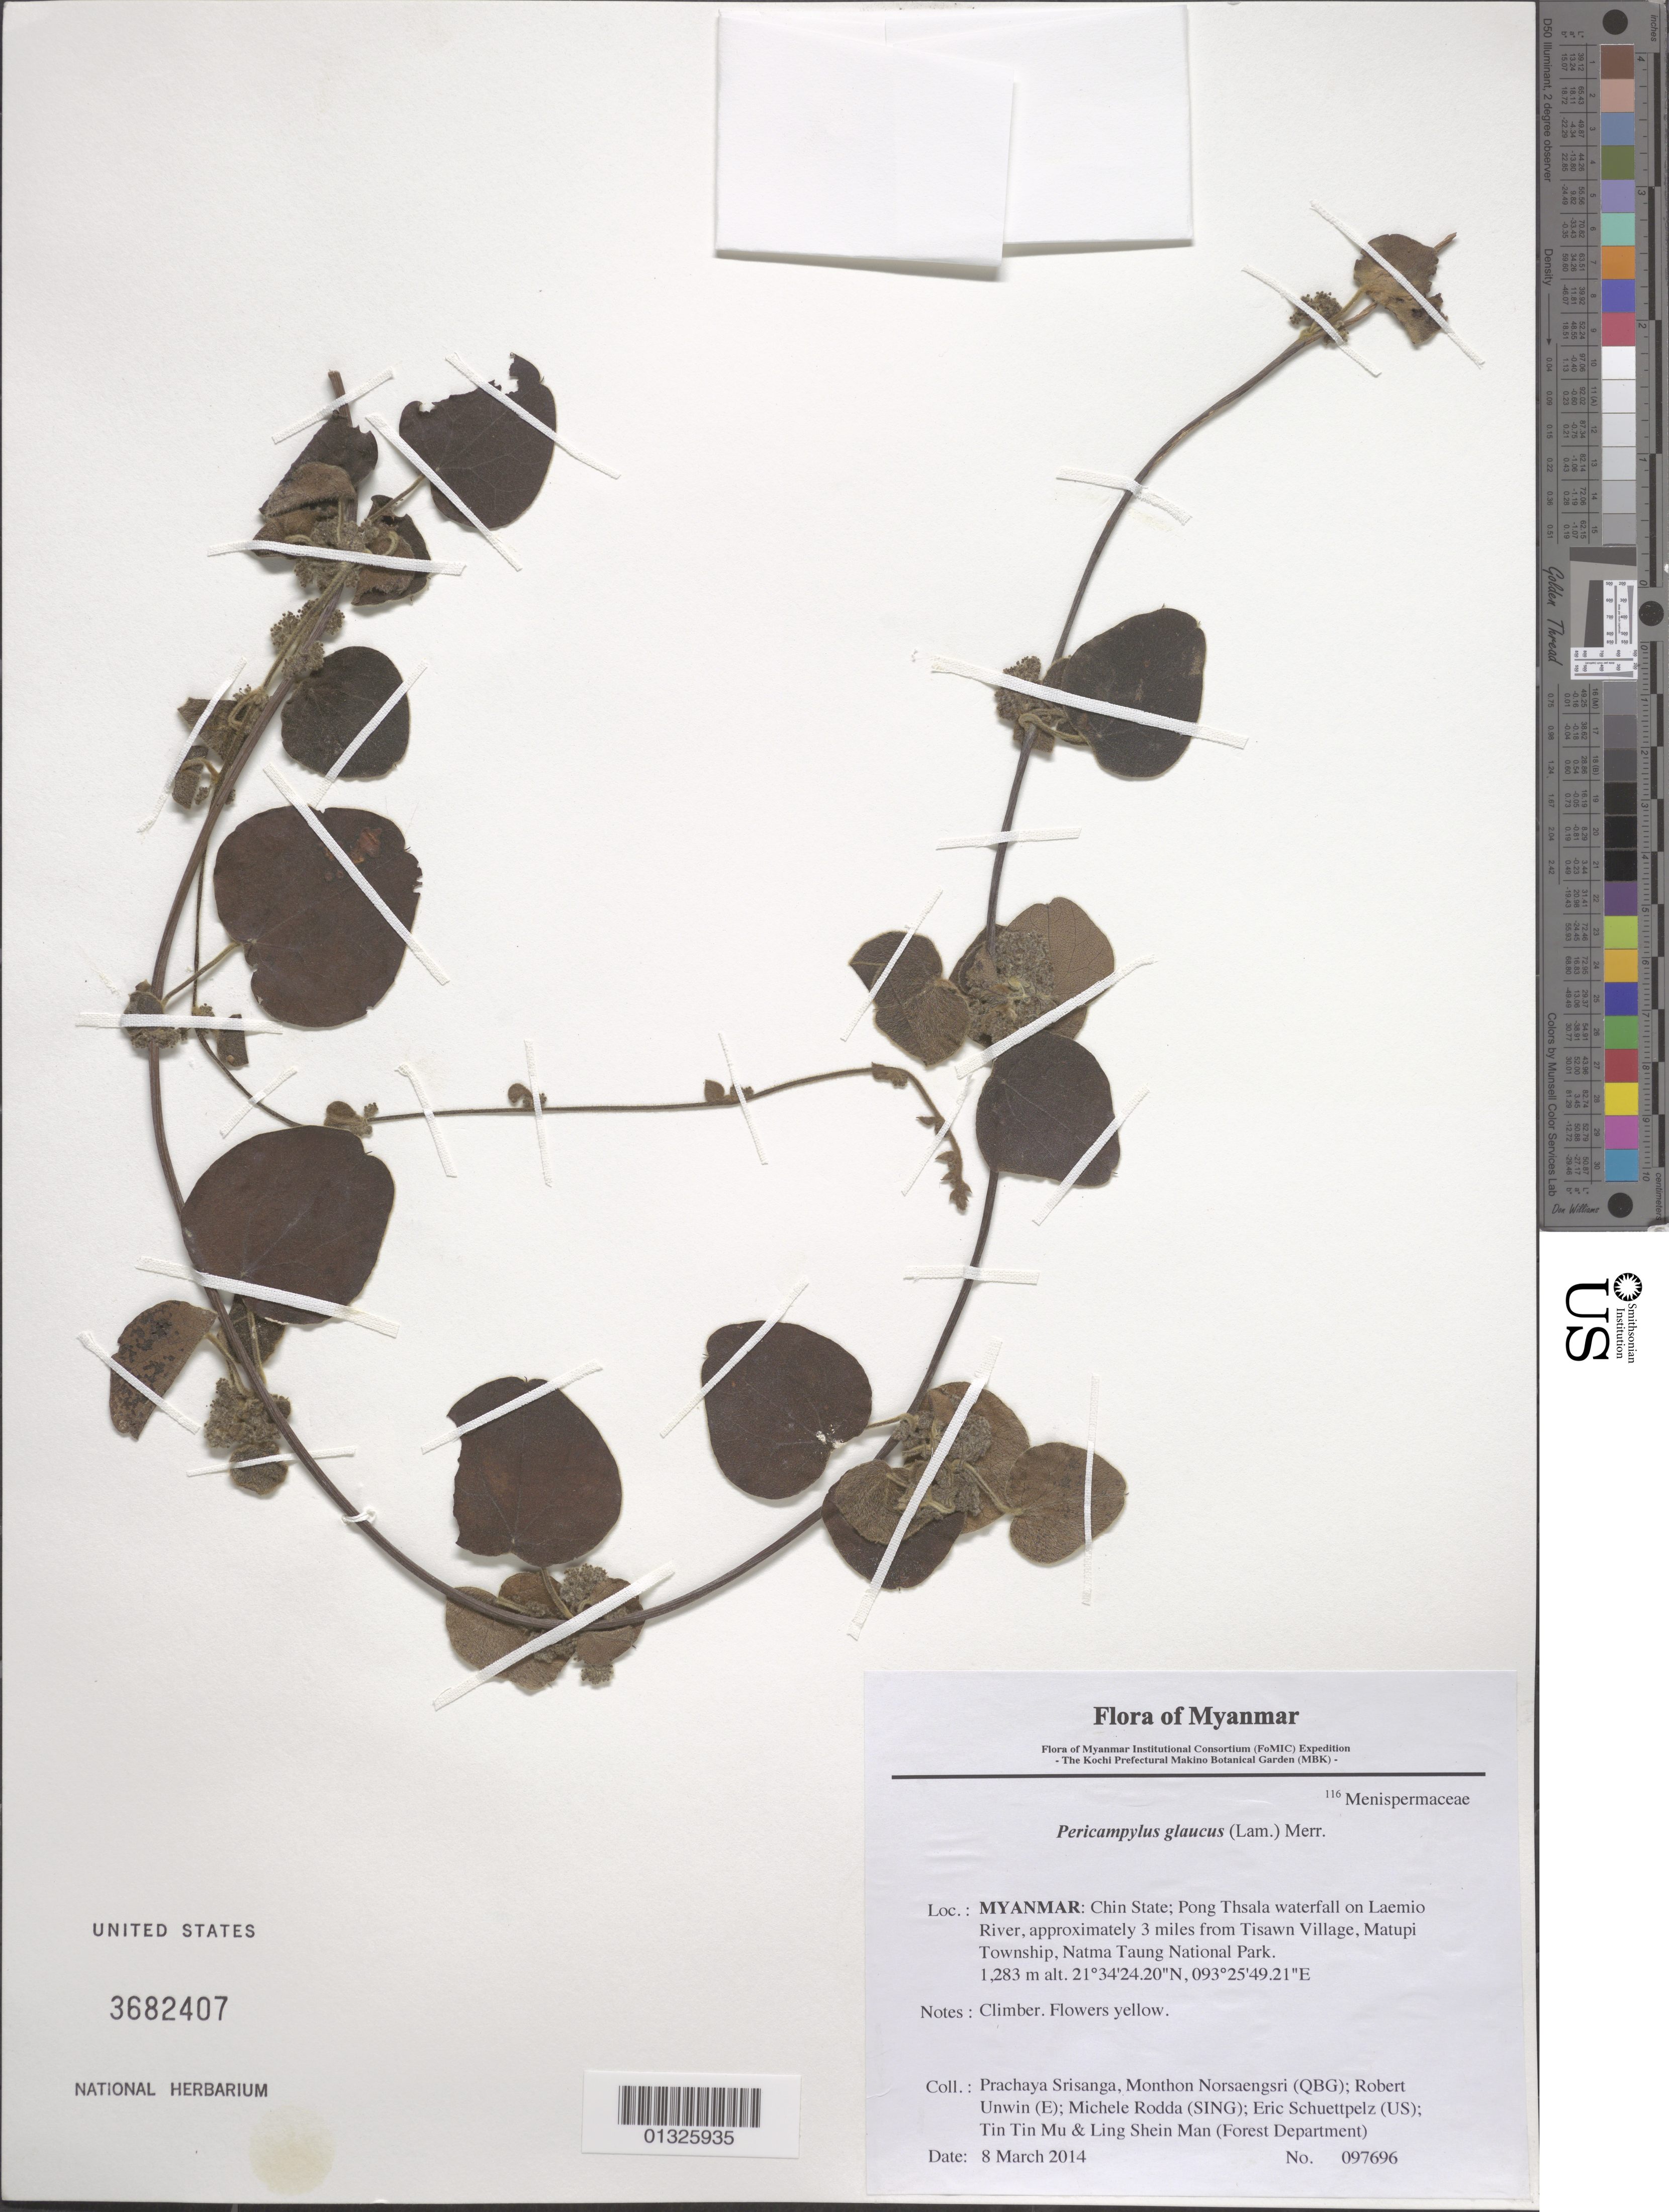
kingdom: Plantae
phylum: Tracheophyta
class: Magnoliopsida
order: Ranunculales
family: Menispermaceae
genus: Pericampylus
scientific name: Pericampylus glaucus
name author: (Lam.) Merr.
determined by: Fujikawa, Kazumi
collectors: P. Srisanga, M. Norsaengsri, R. Unwin, M. Rodda, E. Schuettpelz, Tin Tin Mu & Ling Shein Man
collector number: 97696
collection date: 2014-03-08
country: Myanmar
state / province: Chin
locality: Pong Thsala waterfall on Laemio River, approximately 3 miles from Tisawn Village, Matupi Township, Natma Taung National Park.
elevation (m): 1283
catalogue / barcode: US 3682407